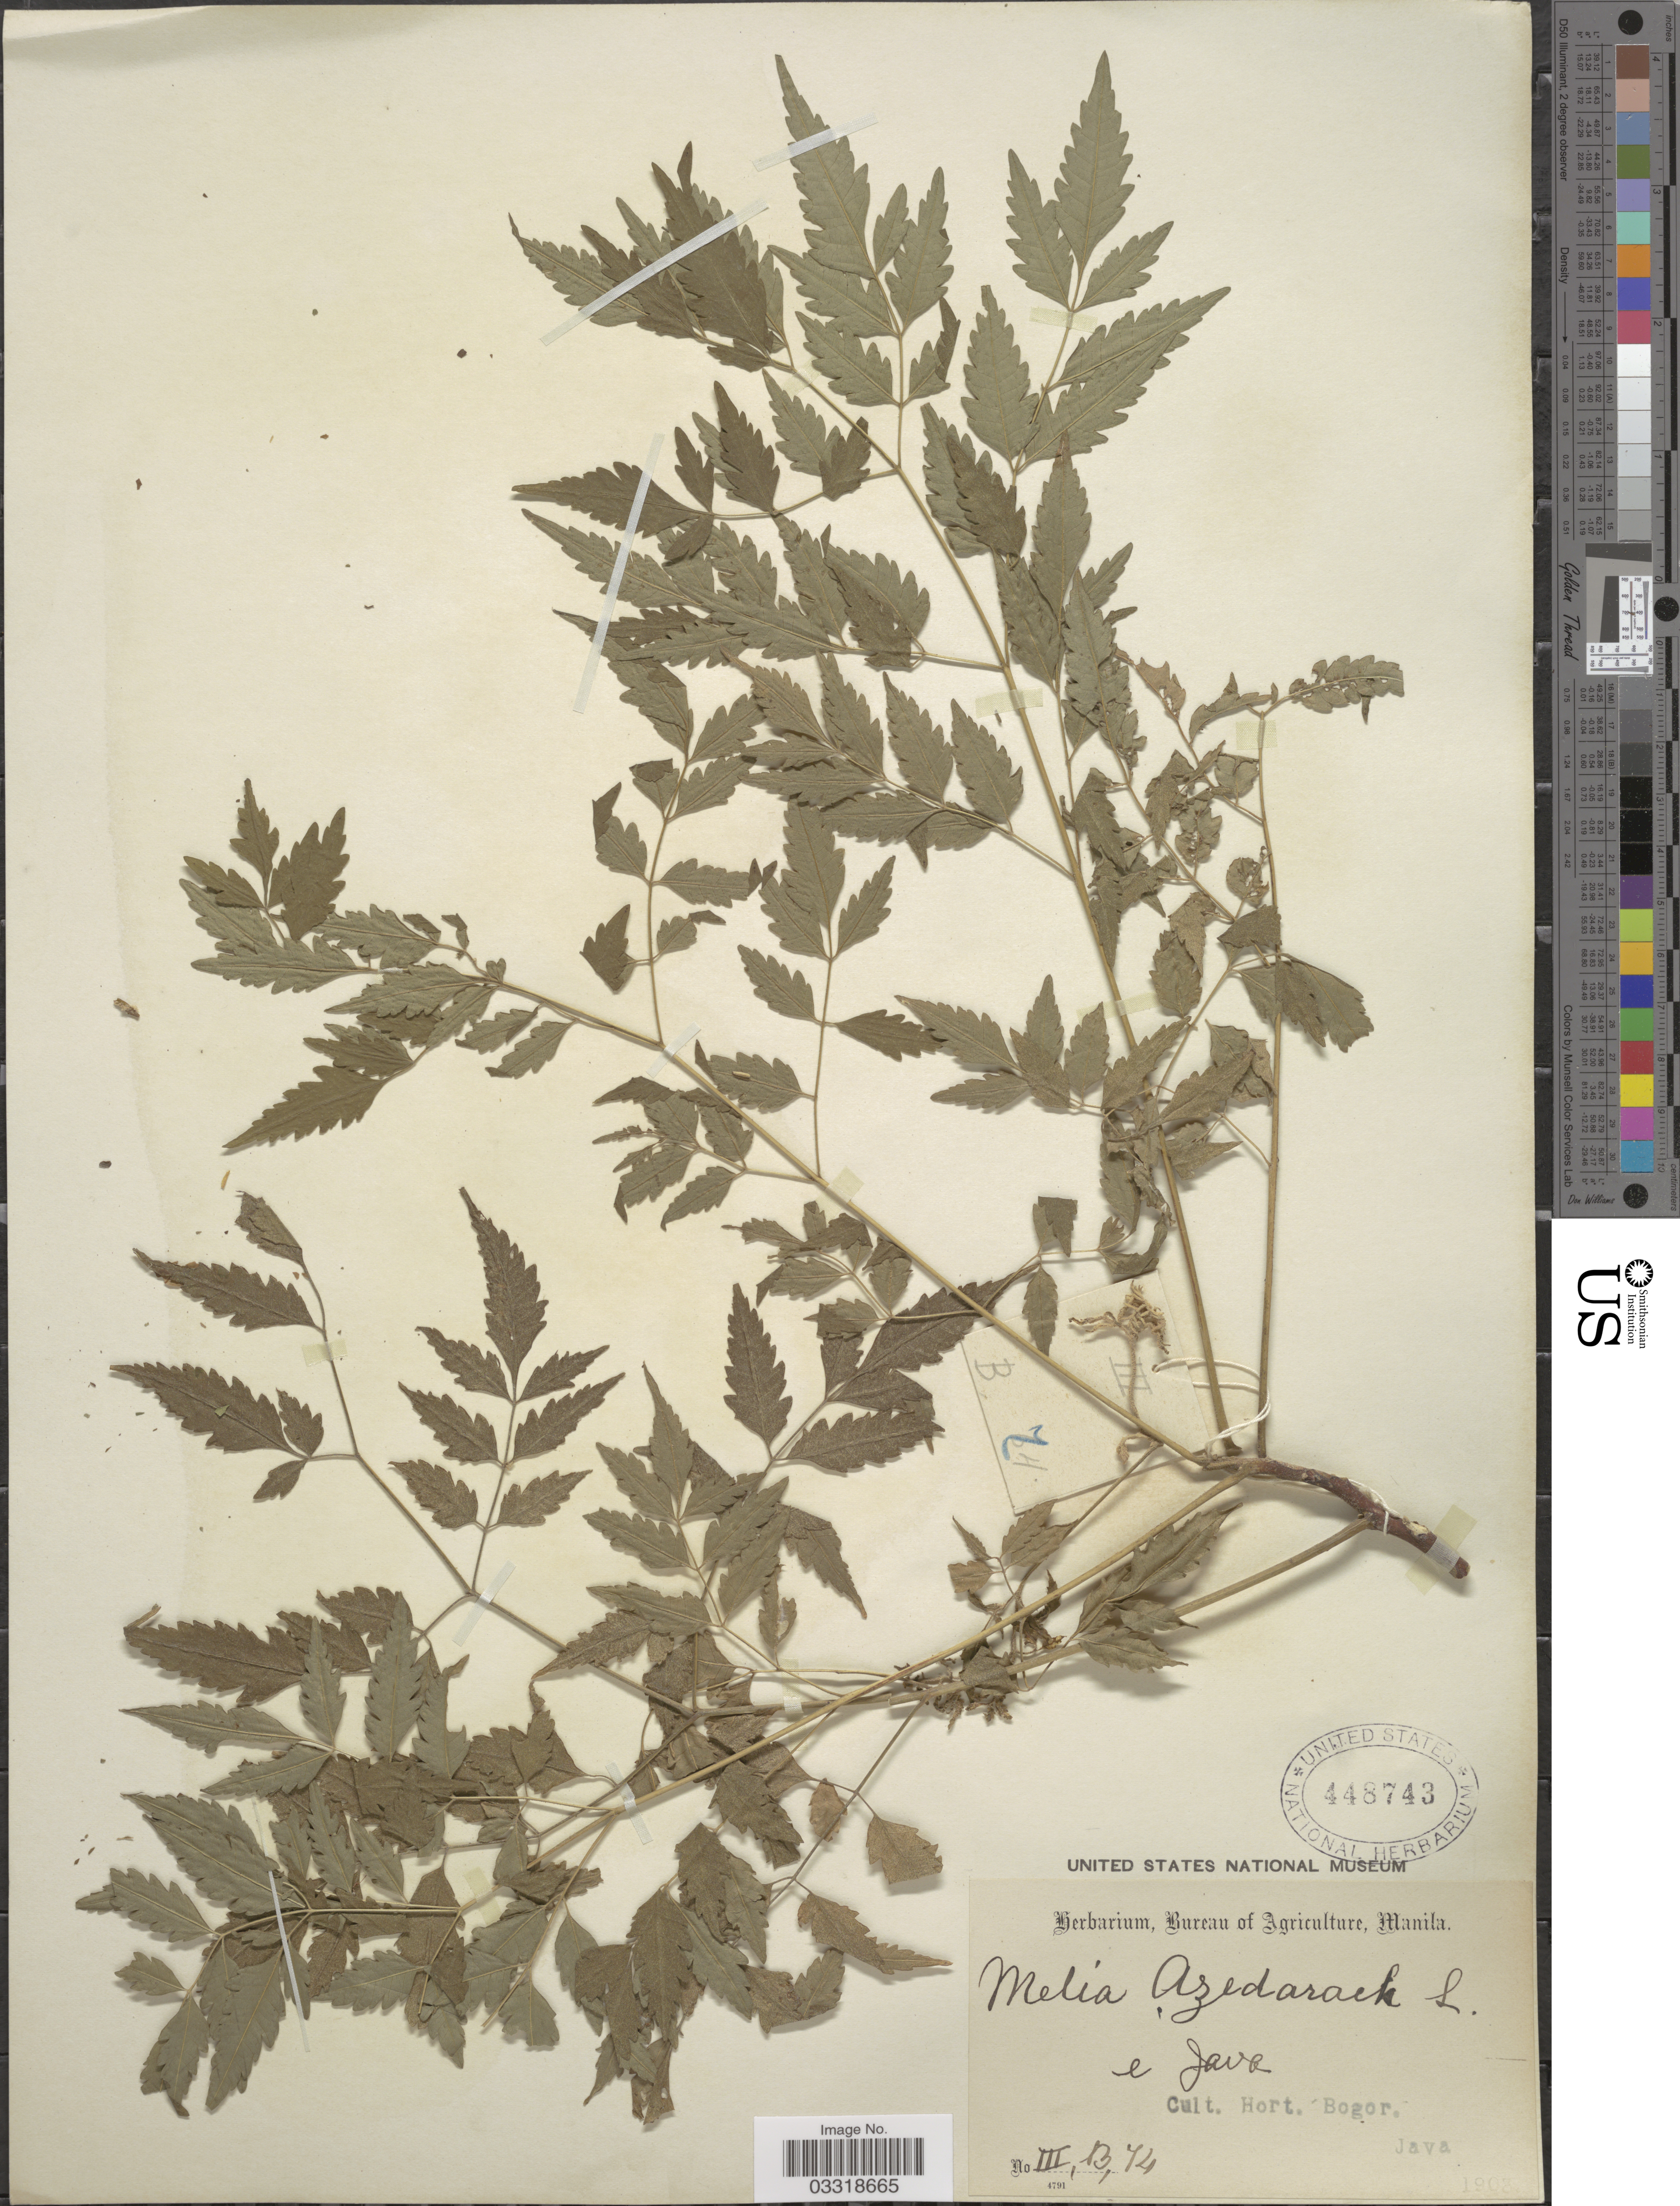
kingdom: Plantae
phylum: Tracheophyta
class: Magnoliopsida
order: Sapindales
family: Meliaceae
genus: Melia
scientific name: Melia azedarach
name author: L.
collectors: Ex herb. Bureau of Agriculture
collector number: III, B, 74*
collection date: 1903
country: Indonesia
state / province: Java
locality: Cult. Hort. Bogor.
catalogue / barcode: US 448743